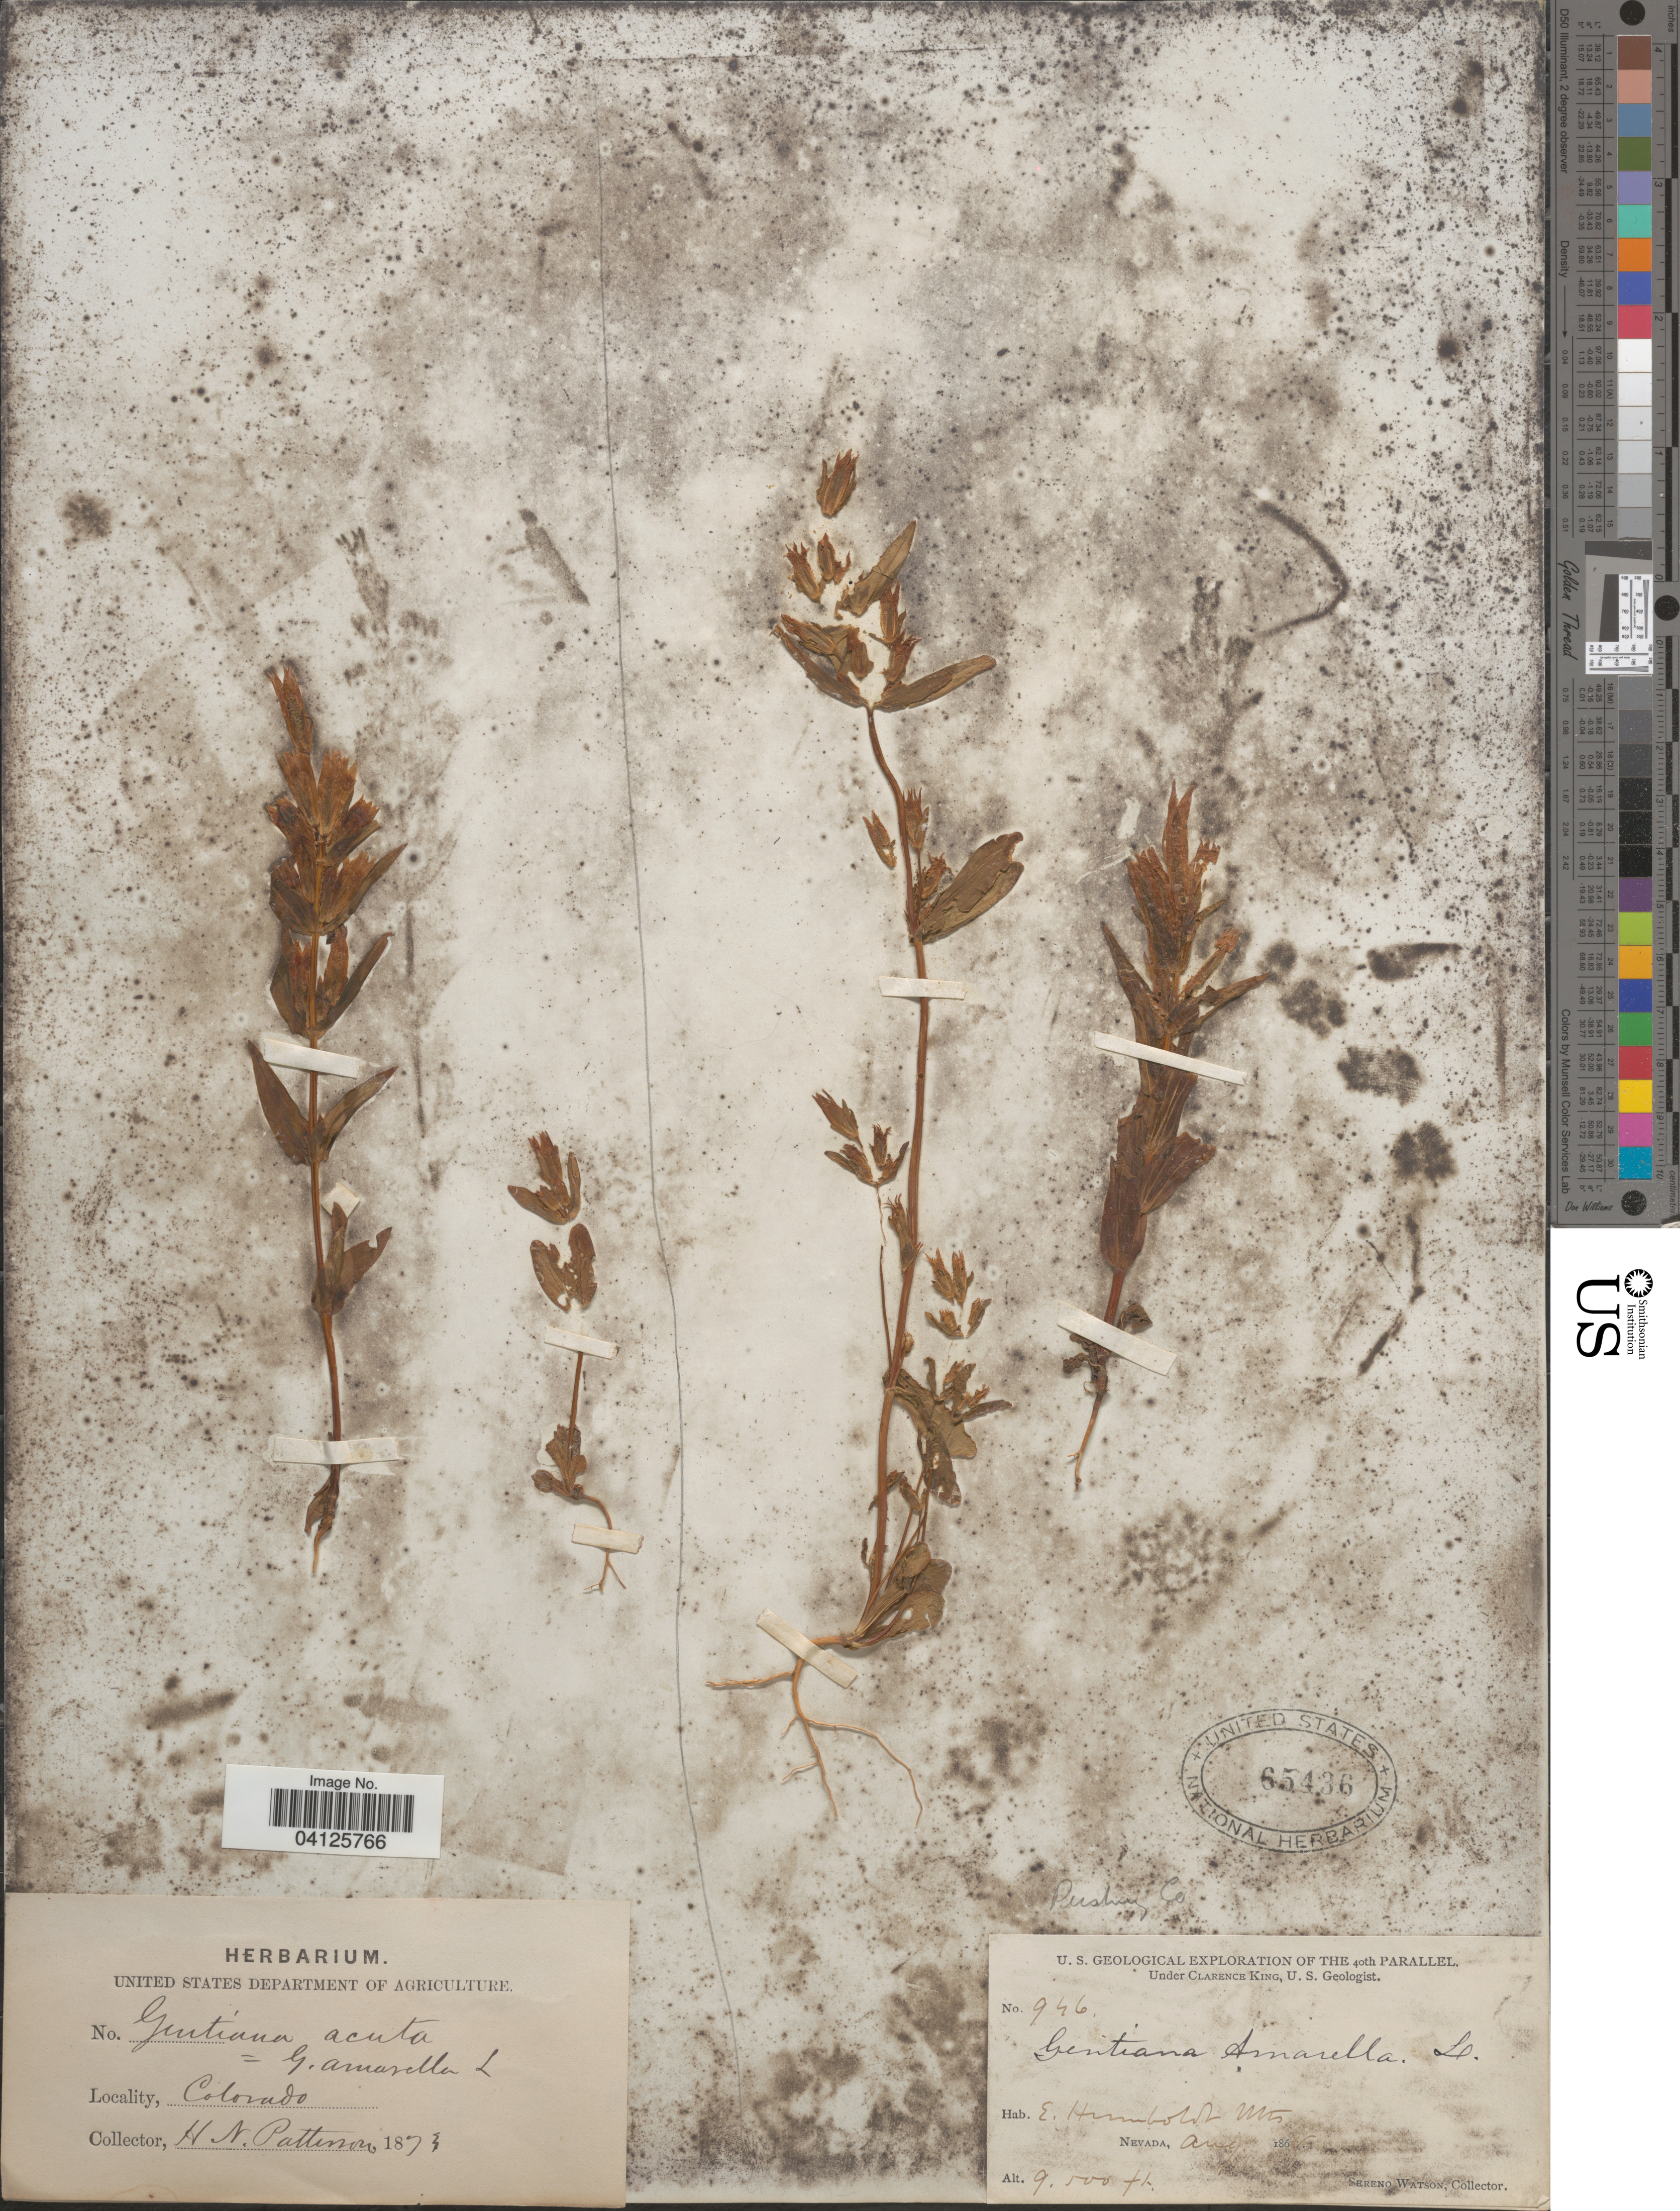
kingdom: Plantae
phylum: Tracheophyta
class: Magnoliopsida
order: Gentianales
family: Gentianaceae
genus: Gentianella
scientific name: Gentianella amarella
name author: (L.) Börner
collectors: S. Watson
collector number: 946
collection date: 1864-08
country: United States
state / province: Nevada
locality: U. S. Geological Exploration of the 40th parallel. E. Humboldt Mts.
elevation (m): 2896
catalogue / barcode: US 65436-2